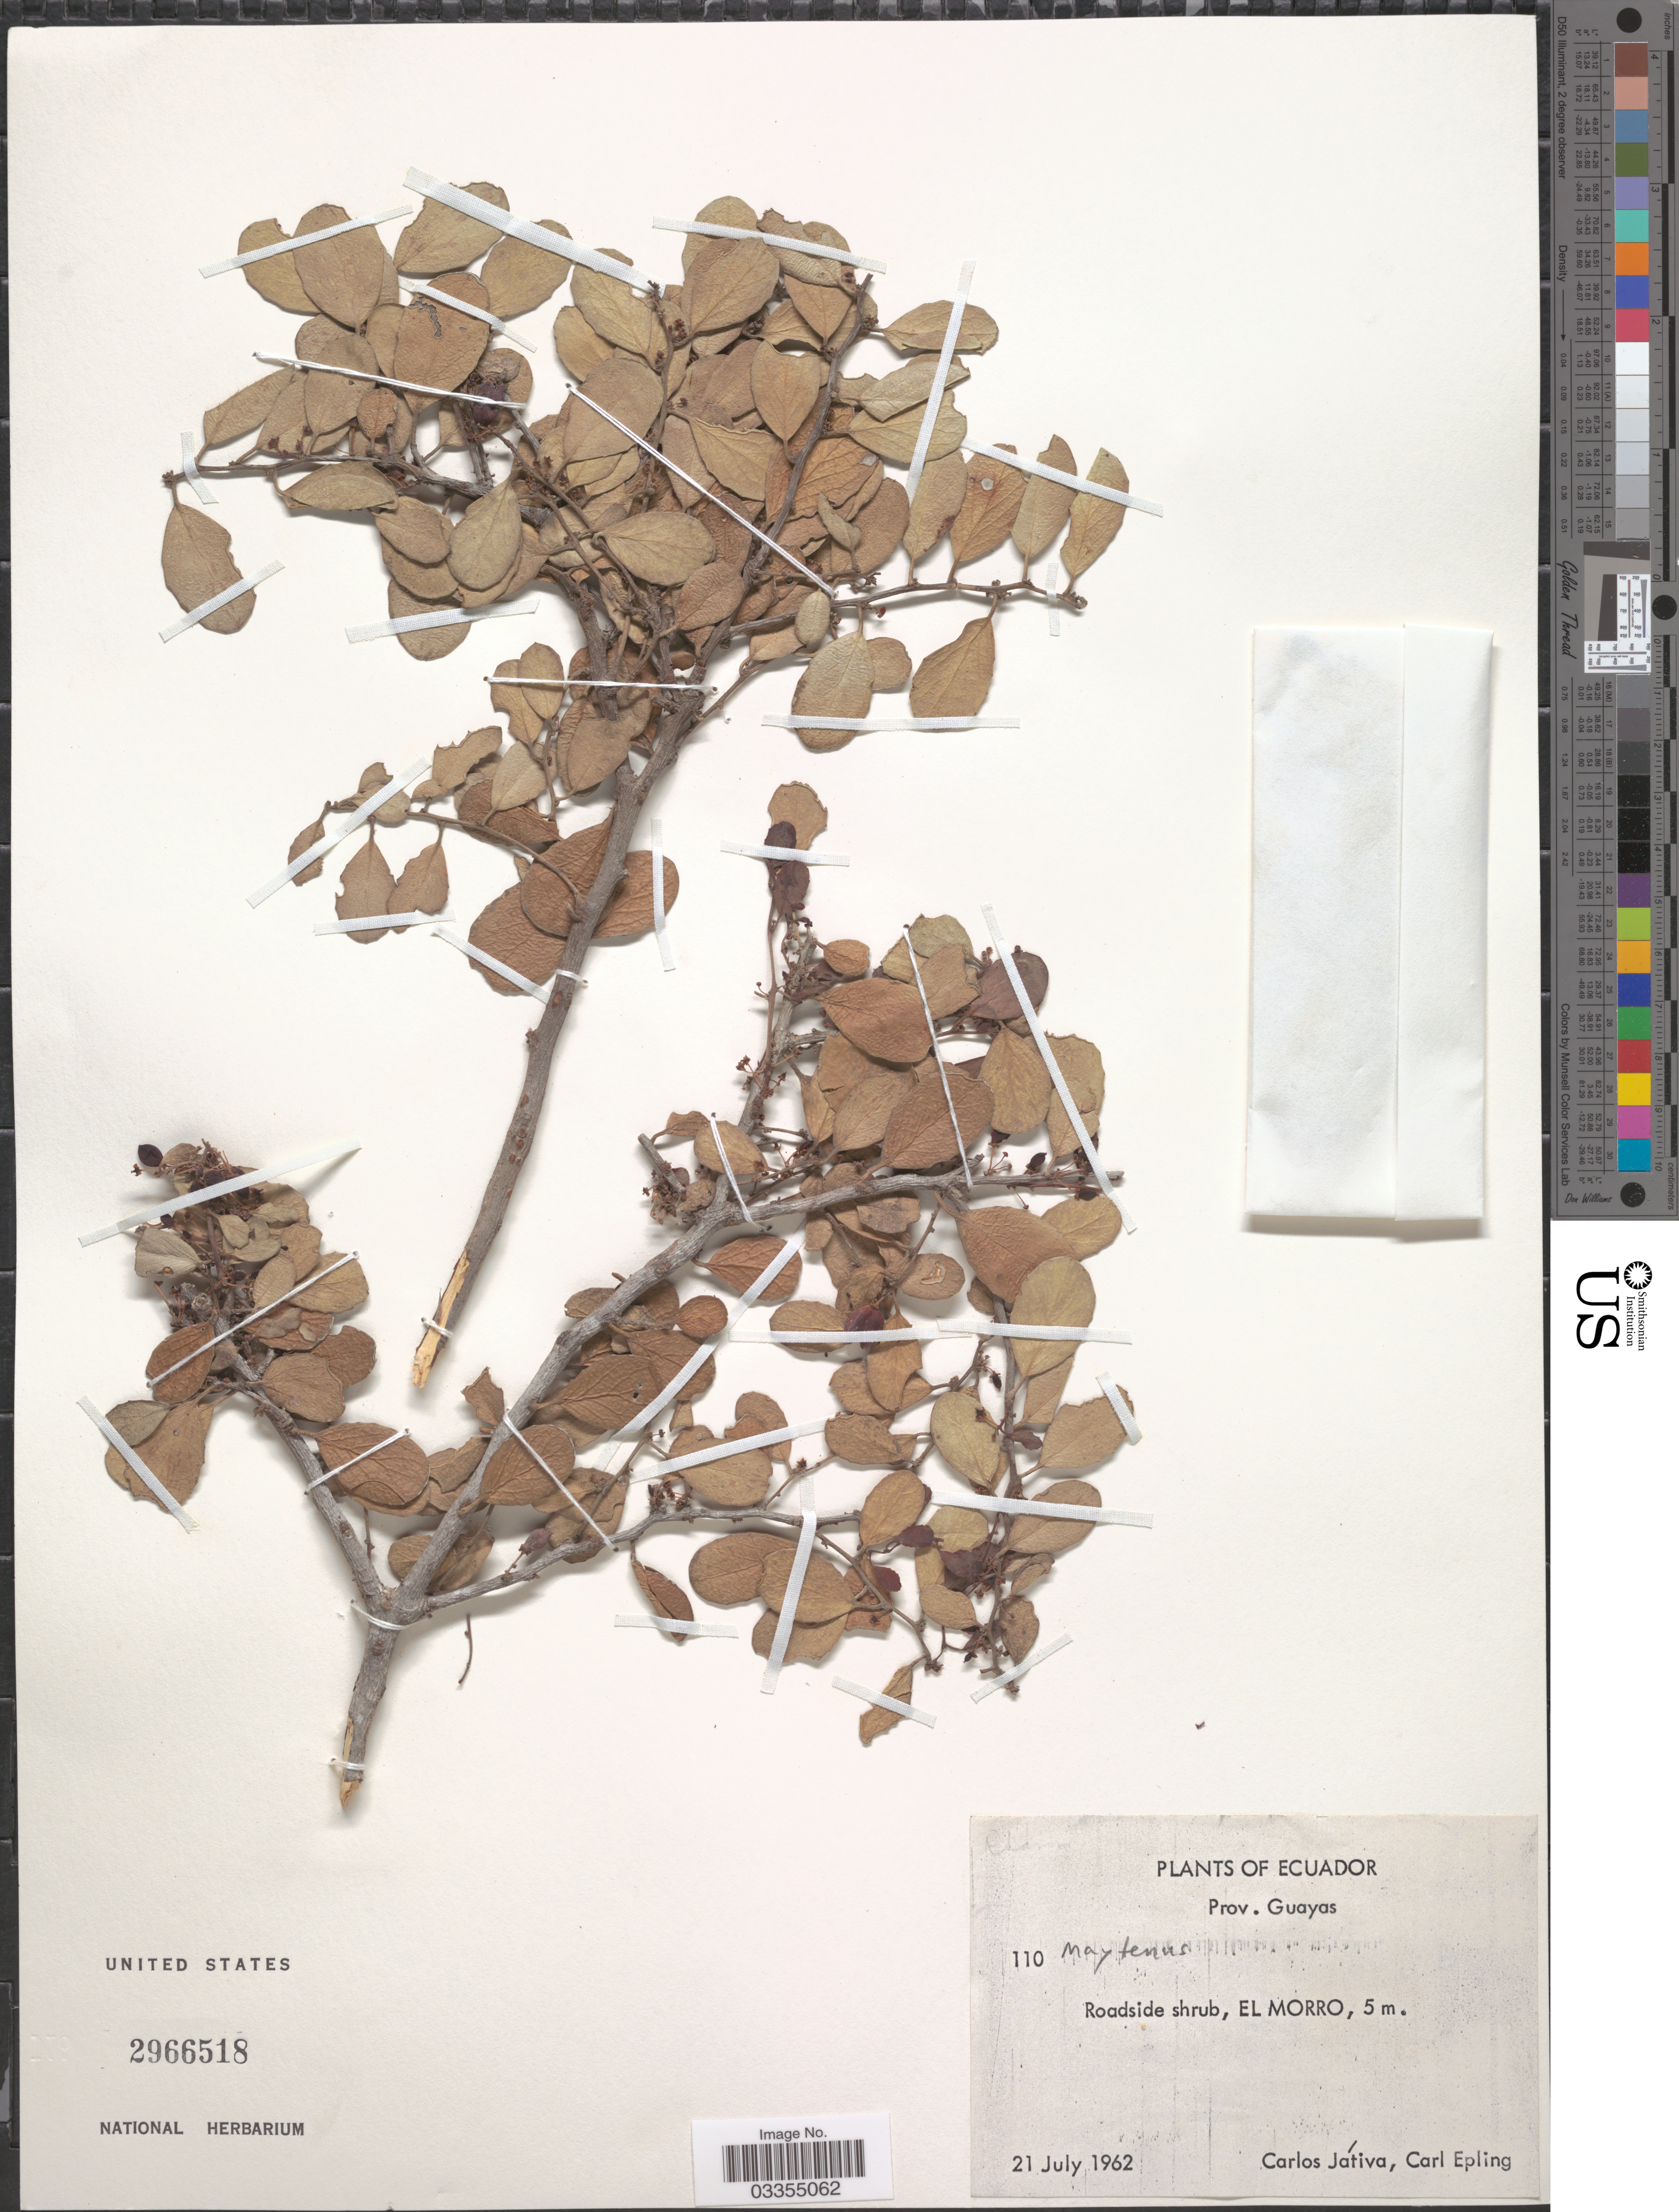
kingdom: Plantae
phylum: Tracheophyta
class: Magnoliopsida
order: Celastrales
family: Celastraceae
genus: Maytenus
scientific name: Maytenus sp.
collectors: C. D. Játiva & C. C. Epling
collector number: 110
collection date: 1962-07-21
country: Ecuador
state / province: Guayas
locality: Roadside shrub, El Morro.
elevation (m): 5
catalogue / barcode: US 2966518